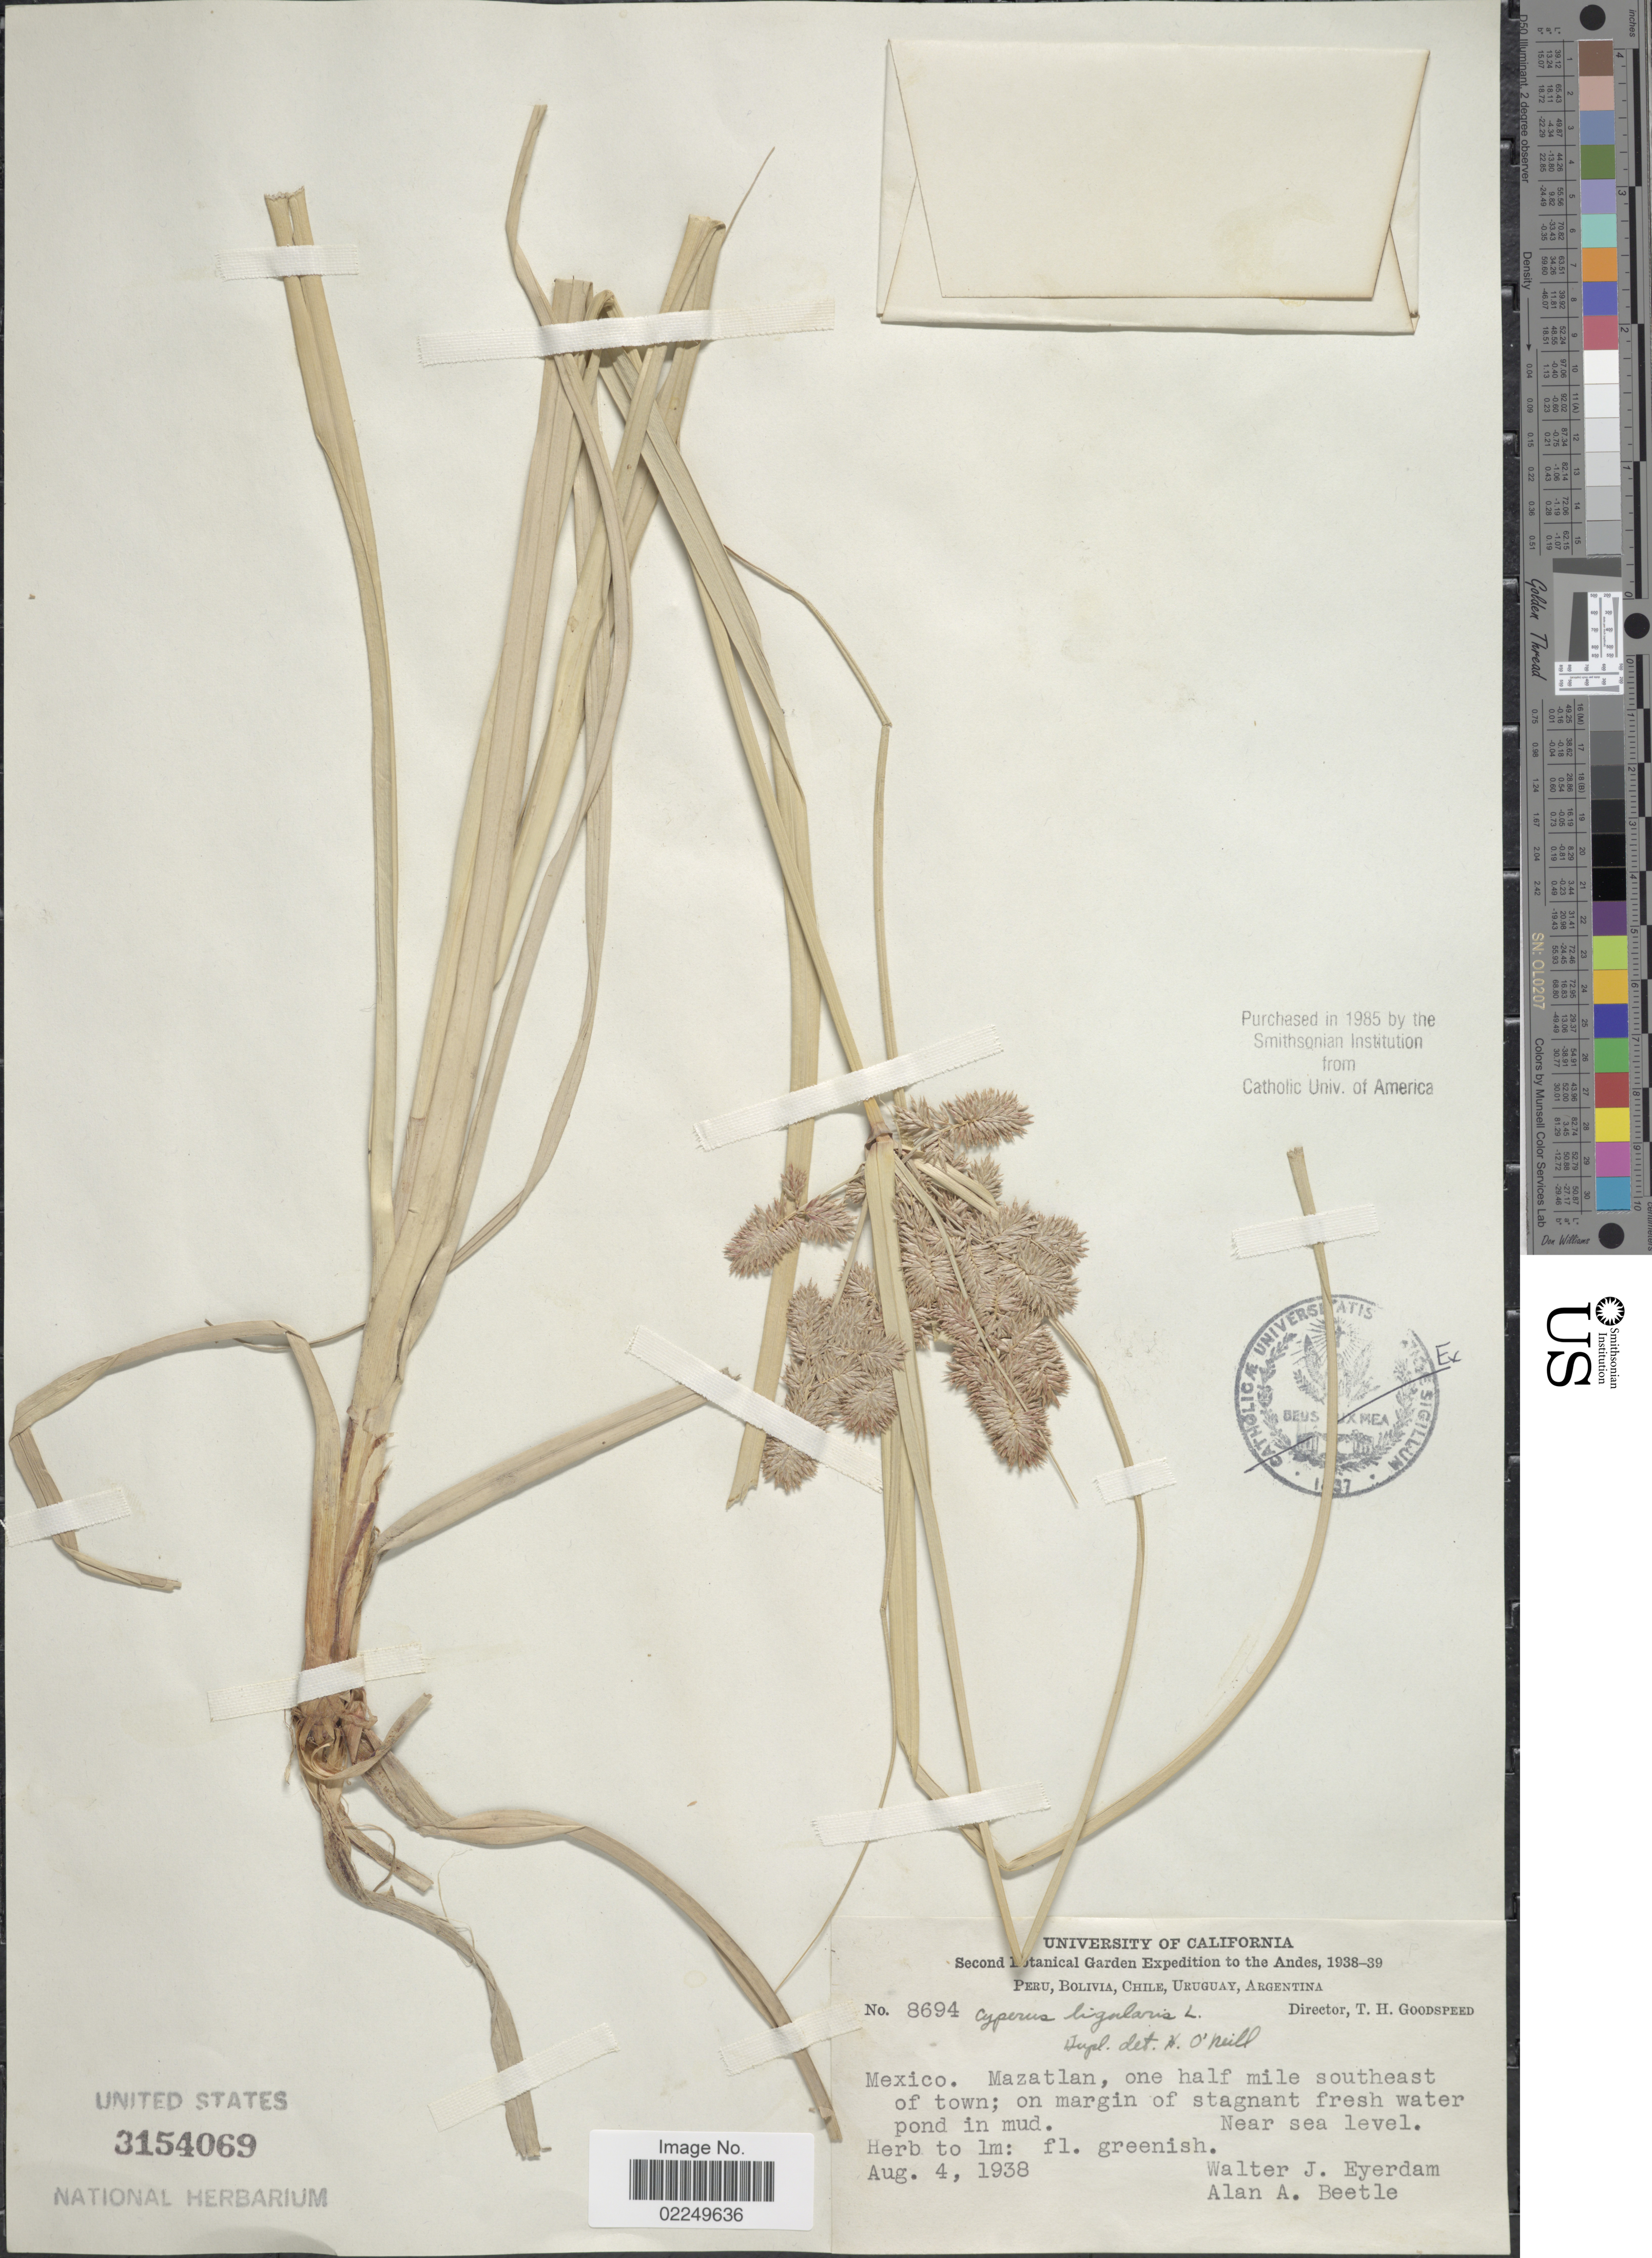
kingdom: Plantae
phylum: Tracheophyta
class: Liliopsida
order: Poales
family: Cyperaceae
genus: Cyperus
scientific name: Cyperus ligularis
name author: L.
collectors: W. J. Eyerdam & A. A. Beetle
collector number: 8694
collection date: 1938-08-04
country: Mexico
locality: Mexico, Mazatlan, on half mile southeast of town, on margin of stagnant fresh watyer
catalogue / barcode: US 3154069